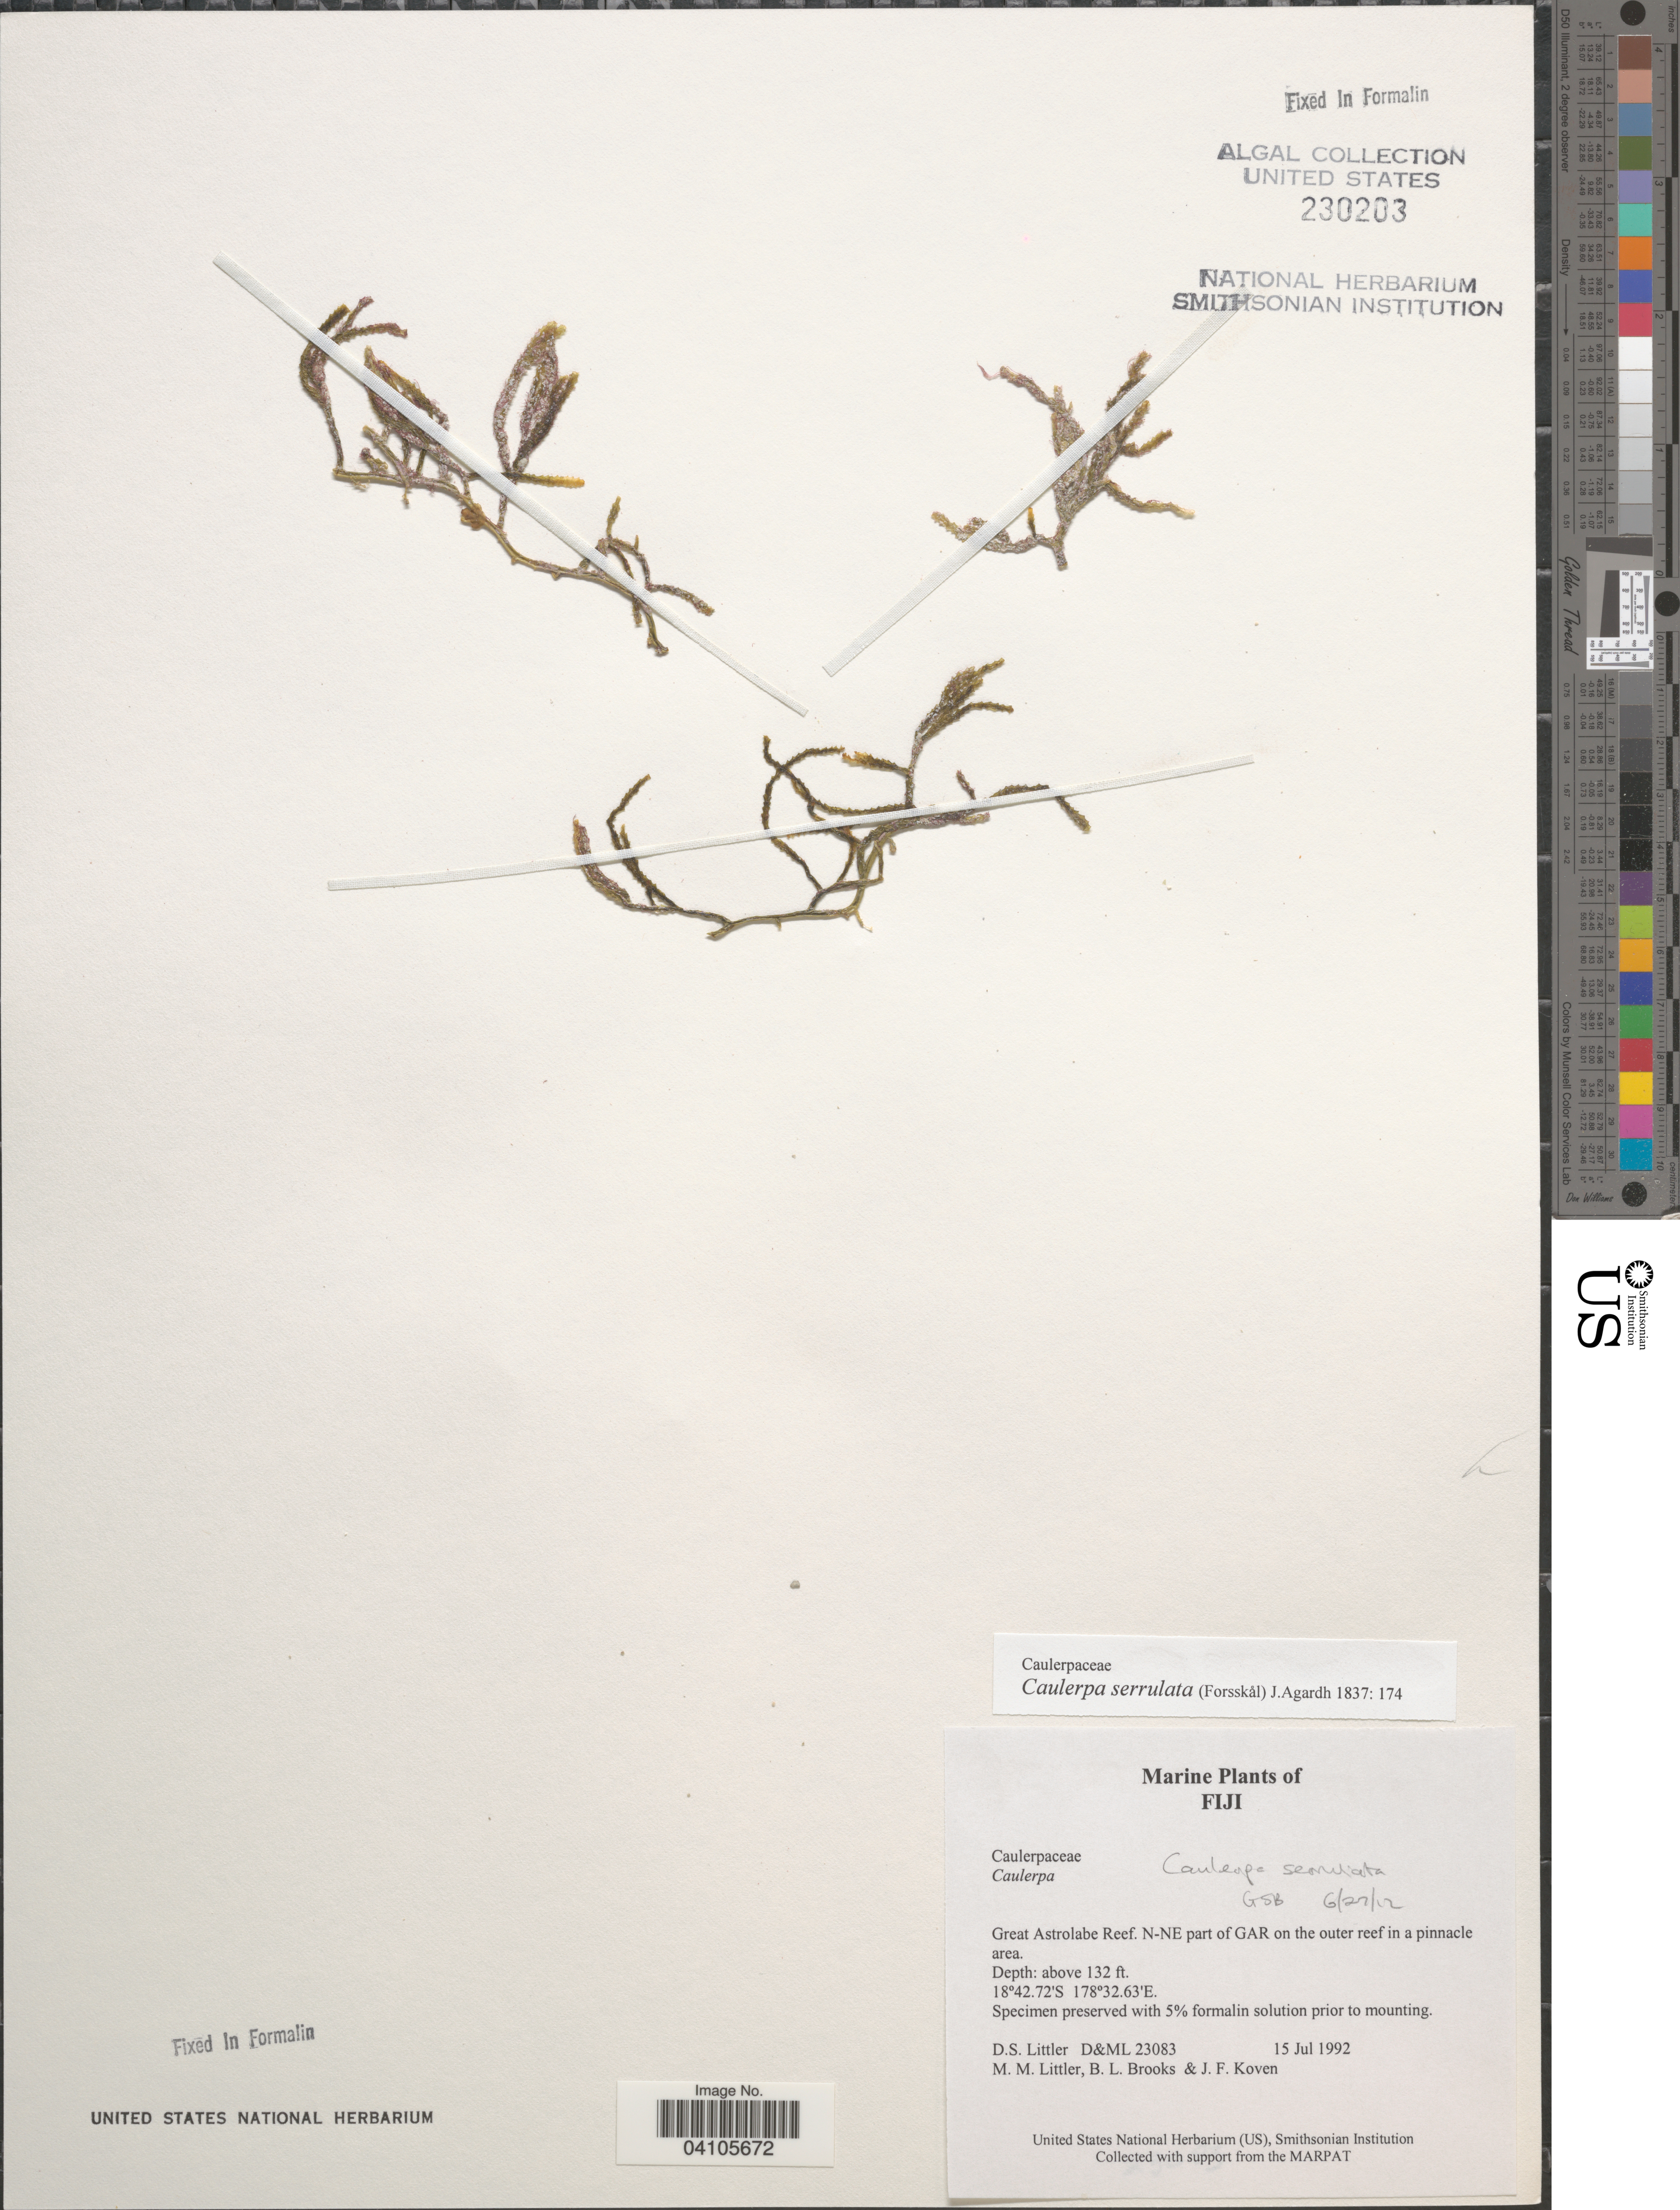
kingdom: Plantae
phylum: Chlorophyta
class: Ulvophyceae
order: Bryopsidales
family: Caulerpaceae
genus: Caulerpa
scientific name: Caulerpa serrulata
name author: (Forssk.) J. Agardh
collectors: D. S. Littler, B. Brooks & J. Koven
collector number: D&ML 23083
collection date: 1992-07-15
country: Fiji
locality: Great Astrolabe Reef. N-NE part of GAR on the outer reef in a pinnacle area.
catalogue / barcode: US 230203